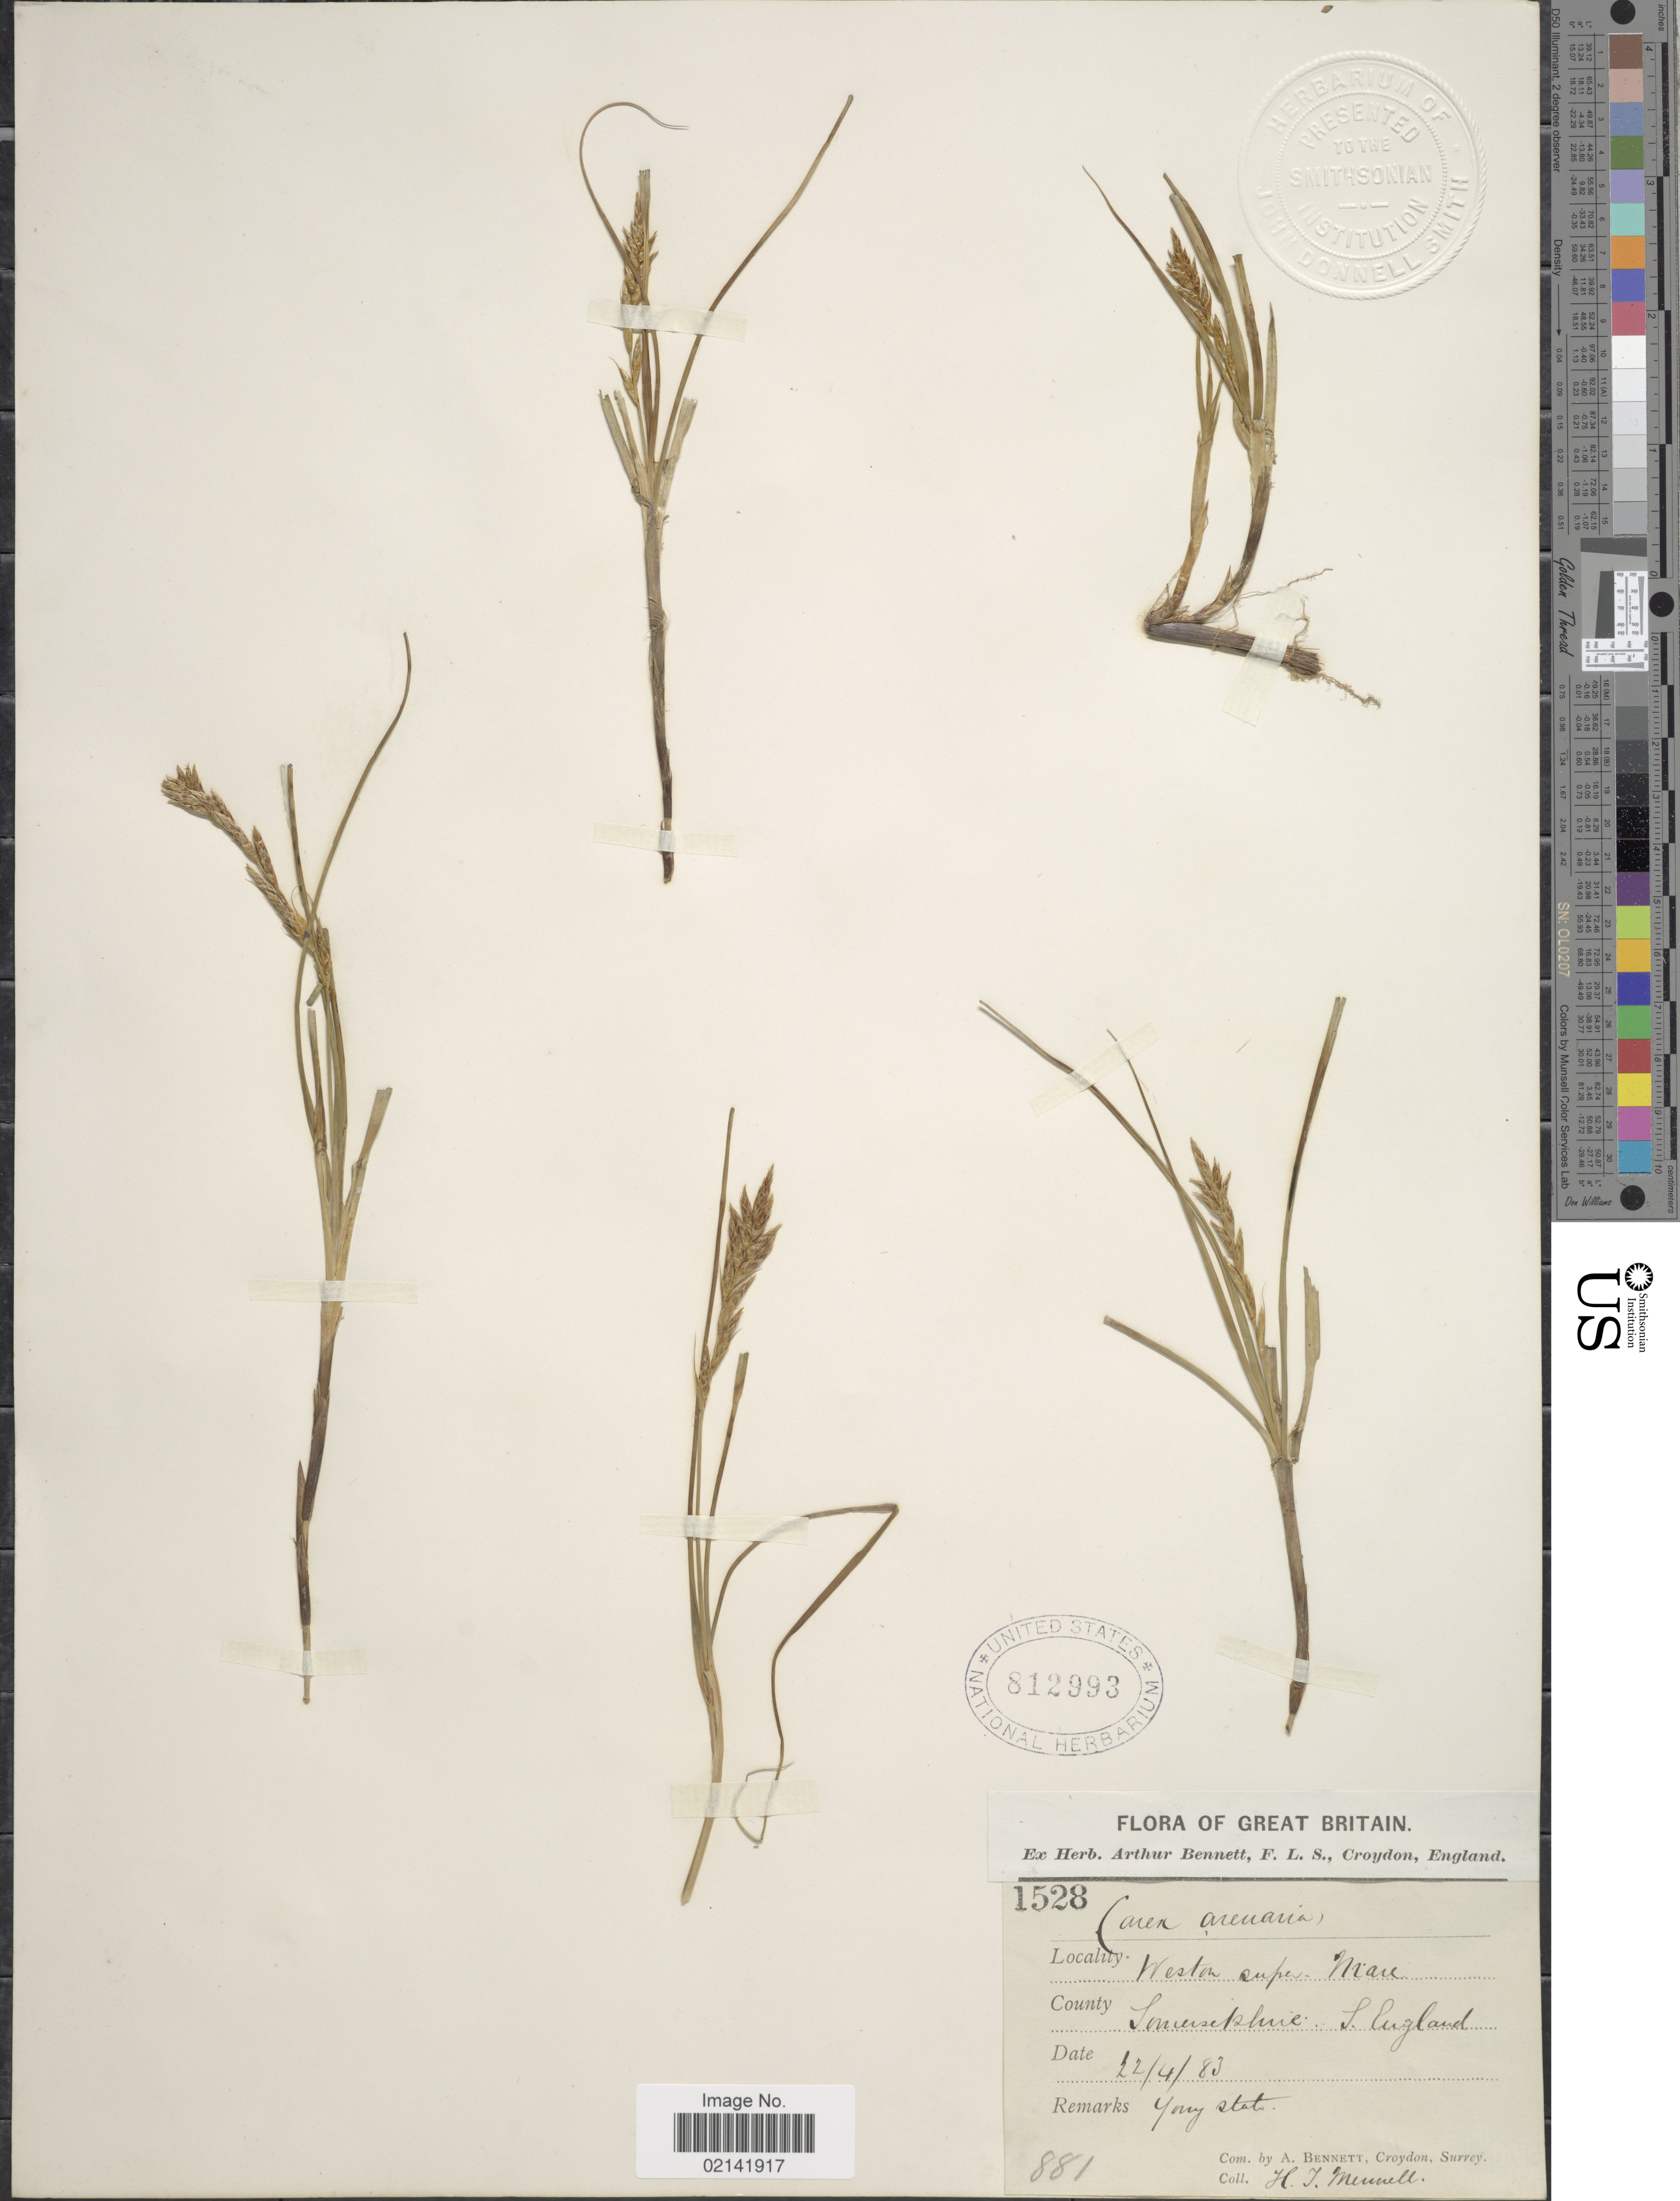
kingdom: Plantae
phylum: Tracheophyta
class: Liliopsida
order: Poales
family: Cyperaceae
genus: Carex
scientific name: Carex arenaria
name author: L.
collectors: H. Mennell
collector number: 1528/881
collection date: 1883-04-22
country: United Kingdom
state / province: England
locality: Great Britain. Weston super Mare. County: Somersetshire. S. England.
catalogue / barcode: US 812993